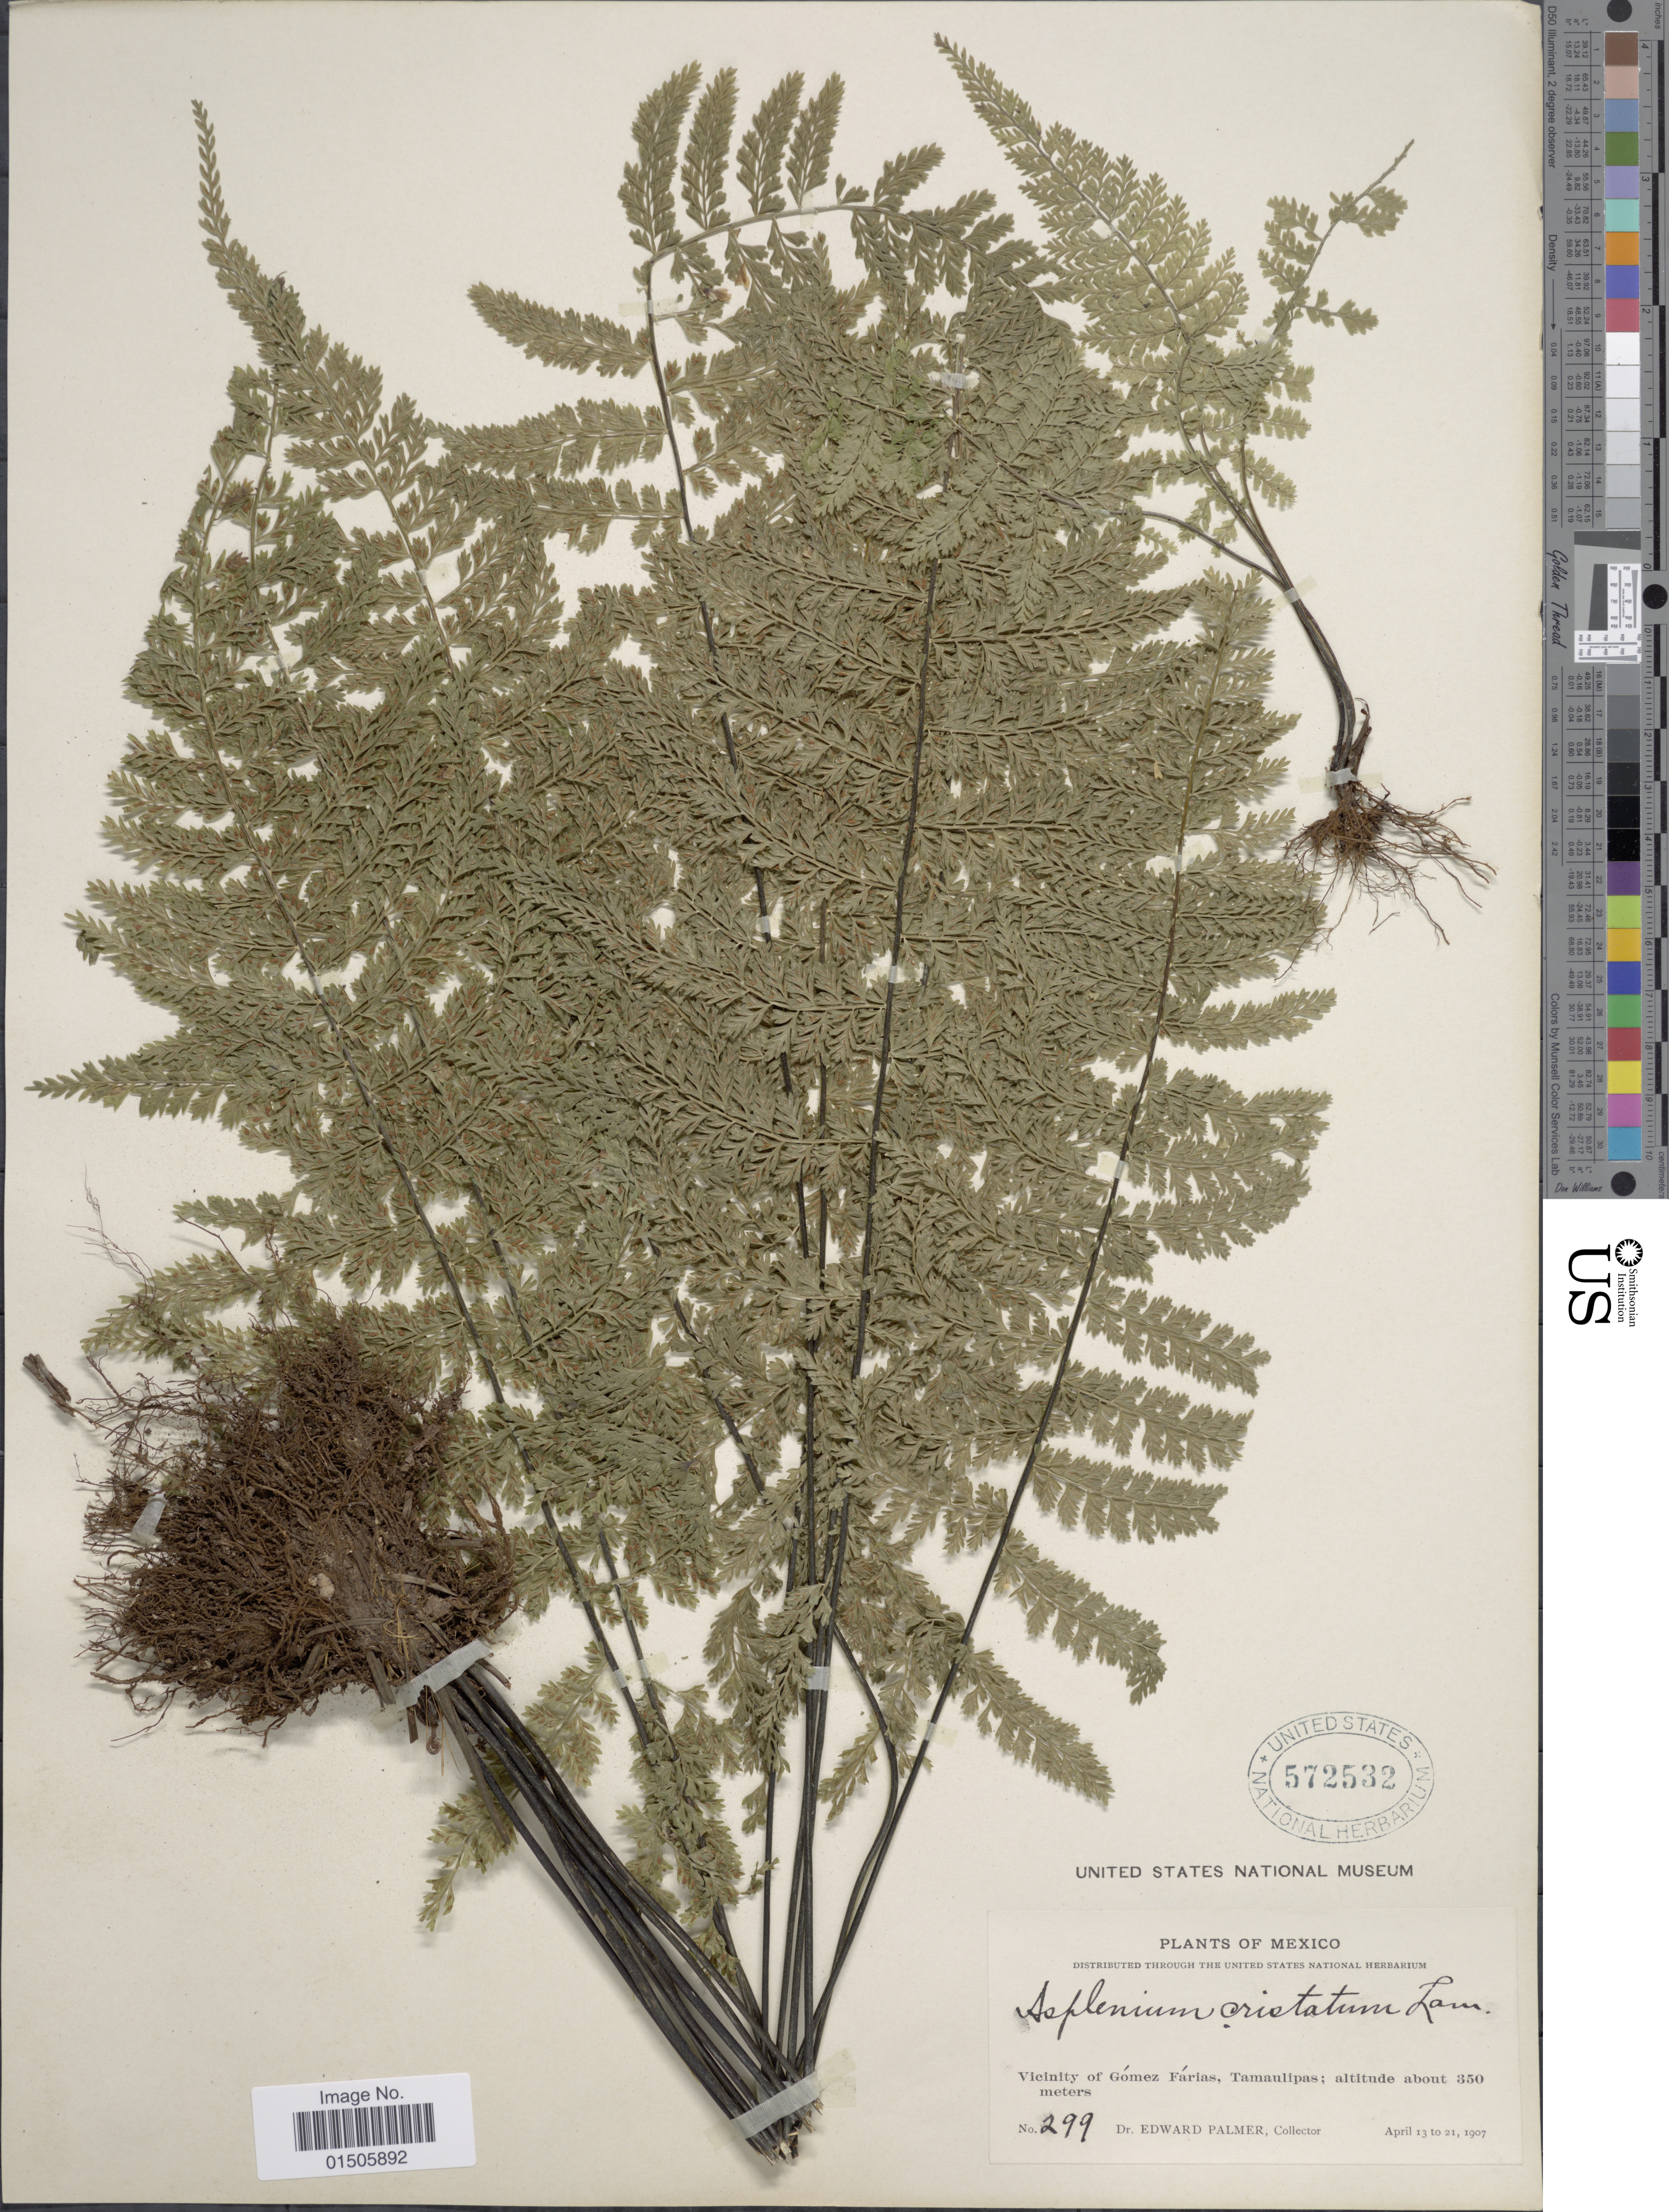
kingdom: Plantae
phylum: Tracheophyta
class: Polypodiopsida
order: Polypodiales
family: Aspleniaceae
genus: Asplenium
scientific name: Asplenium cristatum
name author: Lam.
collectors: E. Palmer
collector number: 299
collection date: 1907-04-13/1907-04-21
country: Mexico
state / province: Tamaulipas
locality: Vicinity of Gomez Farias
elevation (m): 350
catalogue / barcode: US 572532